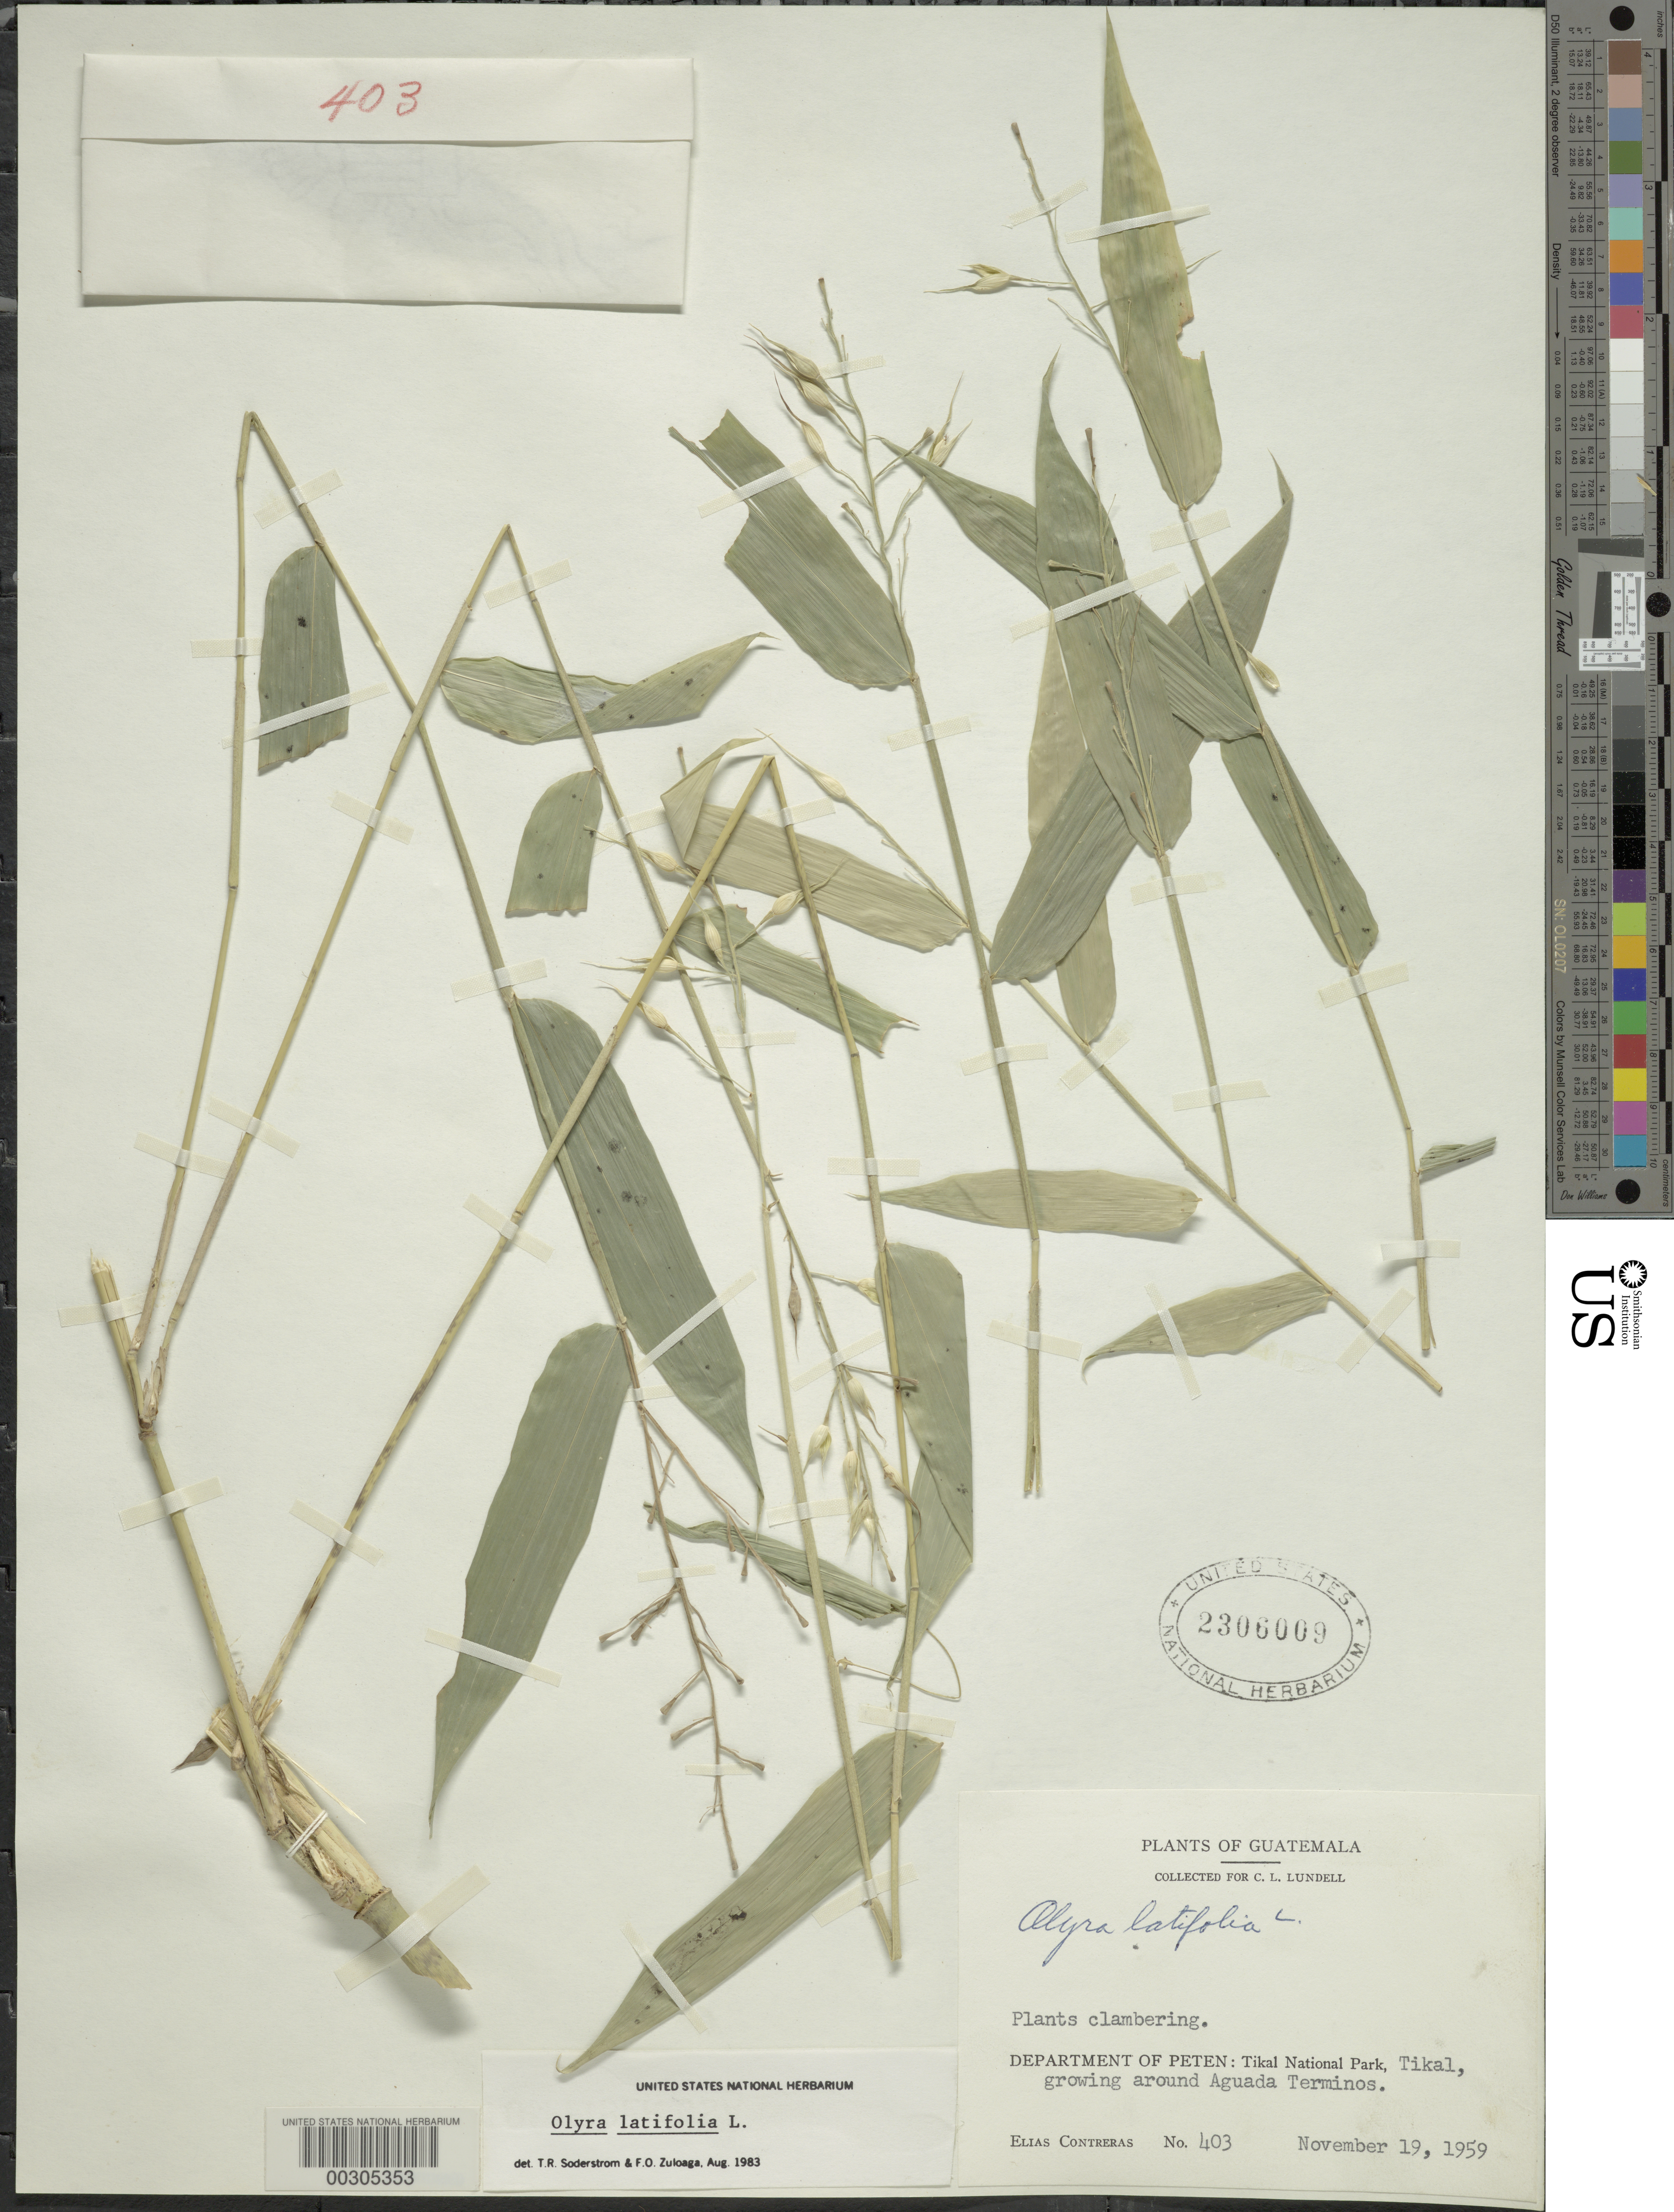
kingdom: Plantae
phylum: Tracheophyta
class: Liliopsida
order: Poales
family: Poaceae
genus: Olyra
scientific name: Olyra latifolia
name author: L.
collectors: E. Contreras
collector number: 403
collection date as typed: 19 Nov 1959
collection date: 1959-11-19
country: Guatemala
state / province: El Petén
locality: Tikal National Park, aguada terminos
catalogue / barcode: US 2306009